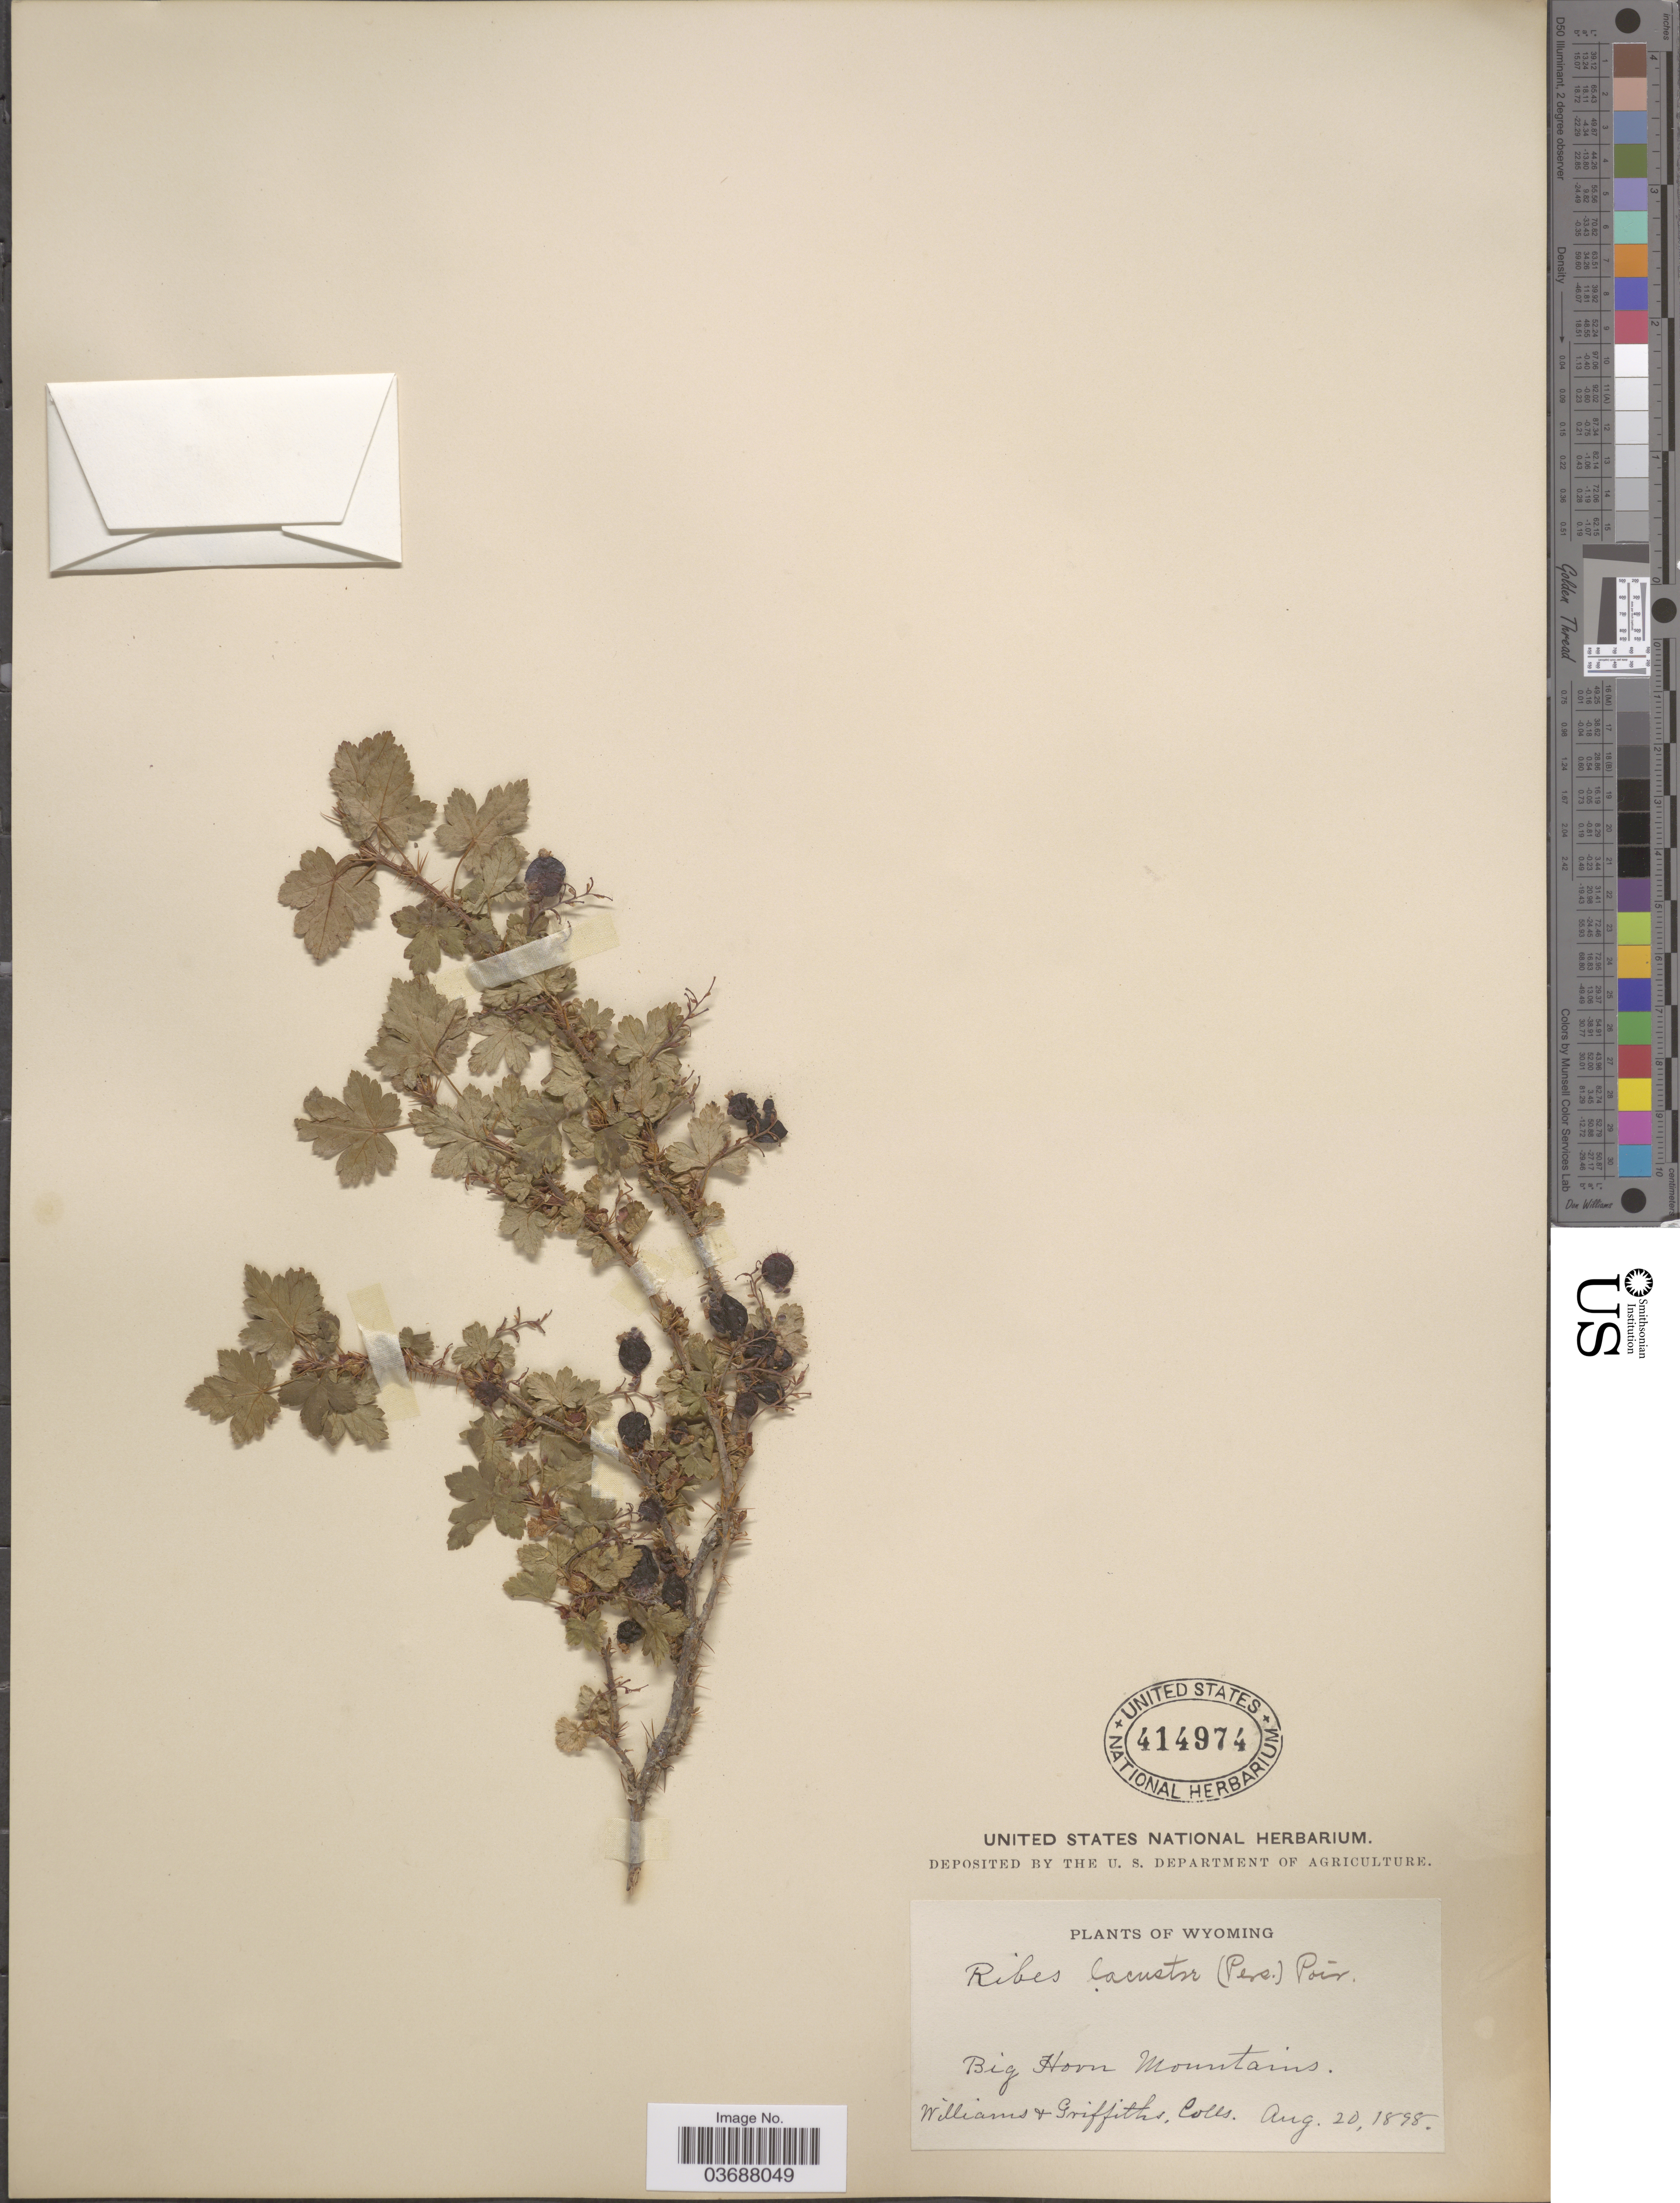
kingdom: Plantae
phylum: Tracheophyta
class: Magnoliopsida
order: Saxifragales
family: Grossulariaceae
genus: Ribes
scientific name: Ribes lacustre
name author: (Pers.) Poir.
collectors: -- Williams & -- Griffiths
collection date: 1898-08-20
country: United States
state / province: Wyoming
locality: Big Horn Mountains.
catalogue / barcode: US 414974